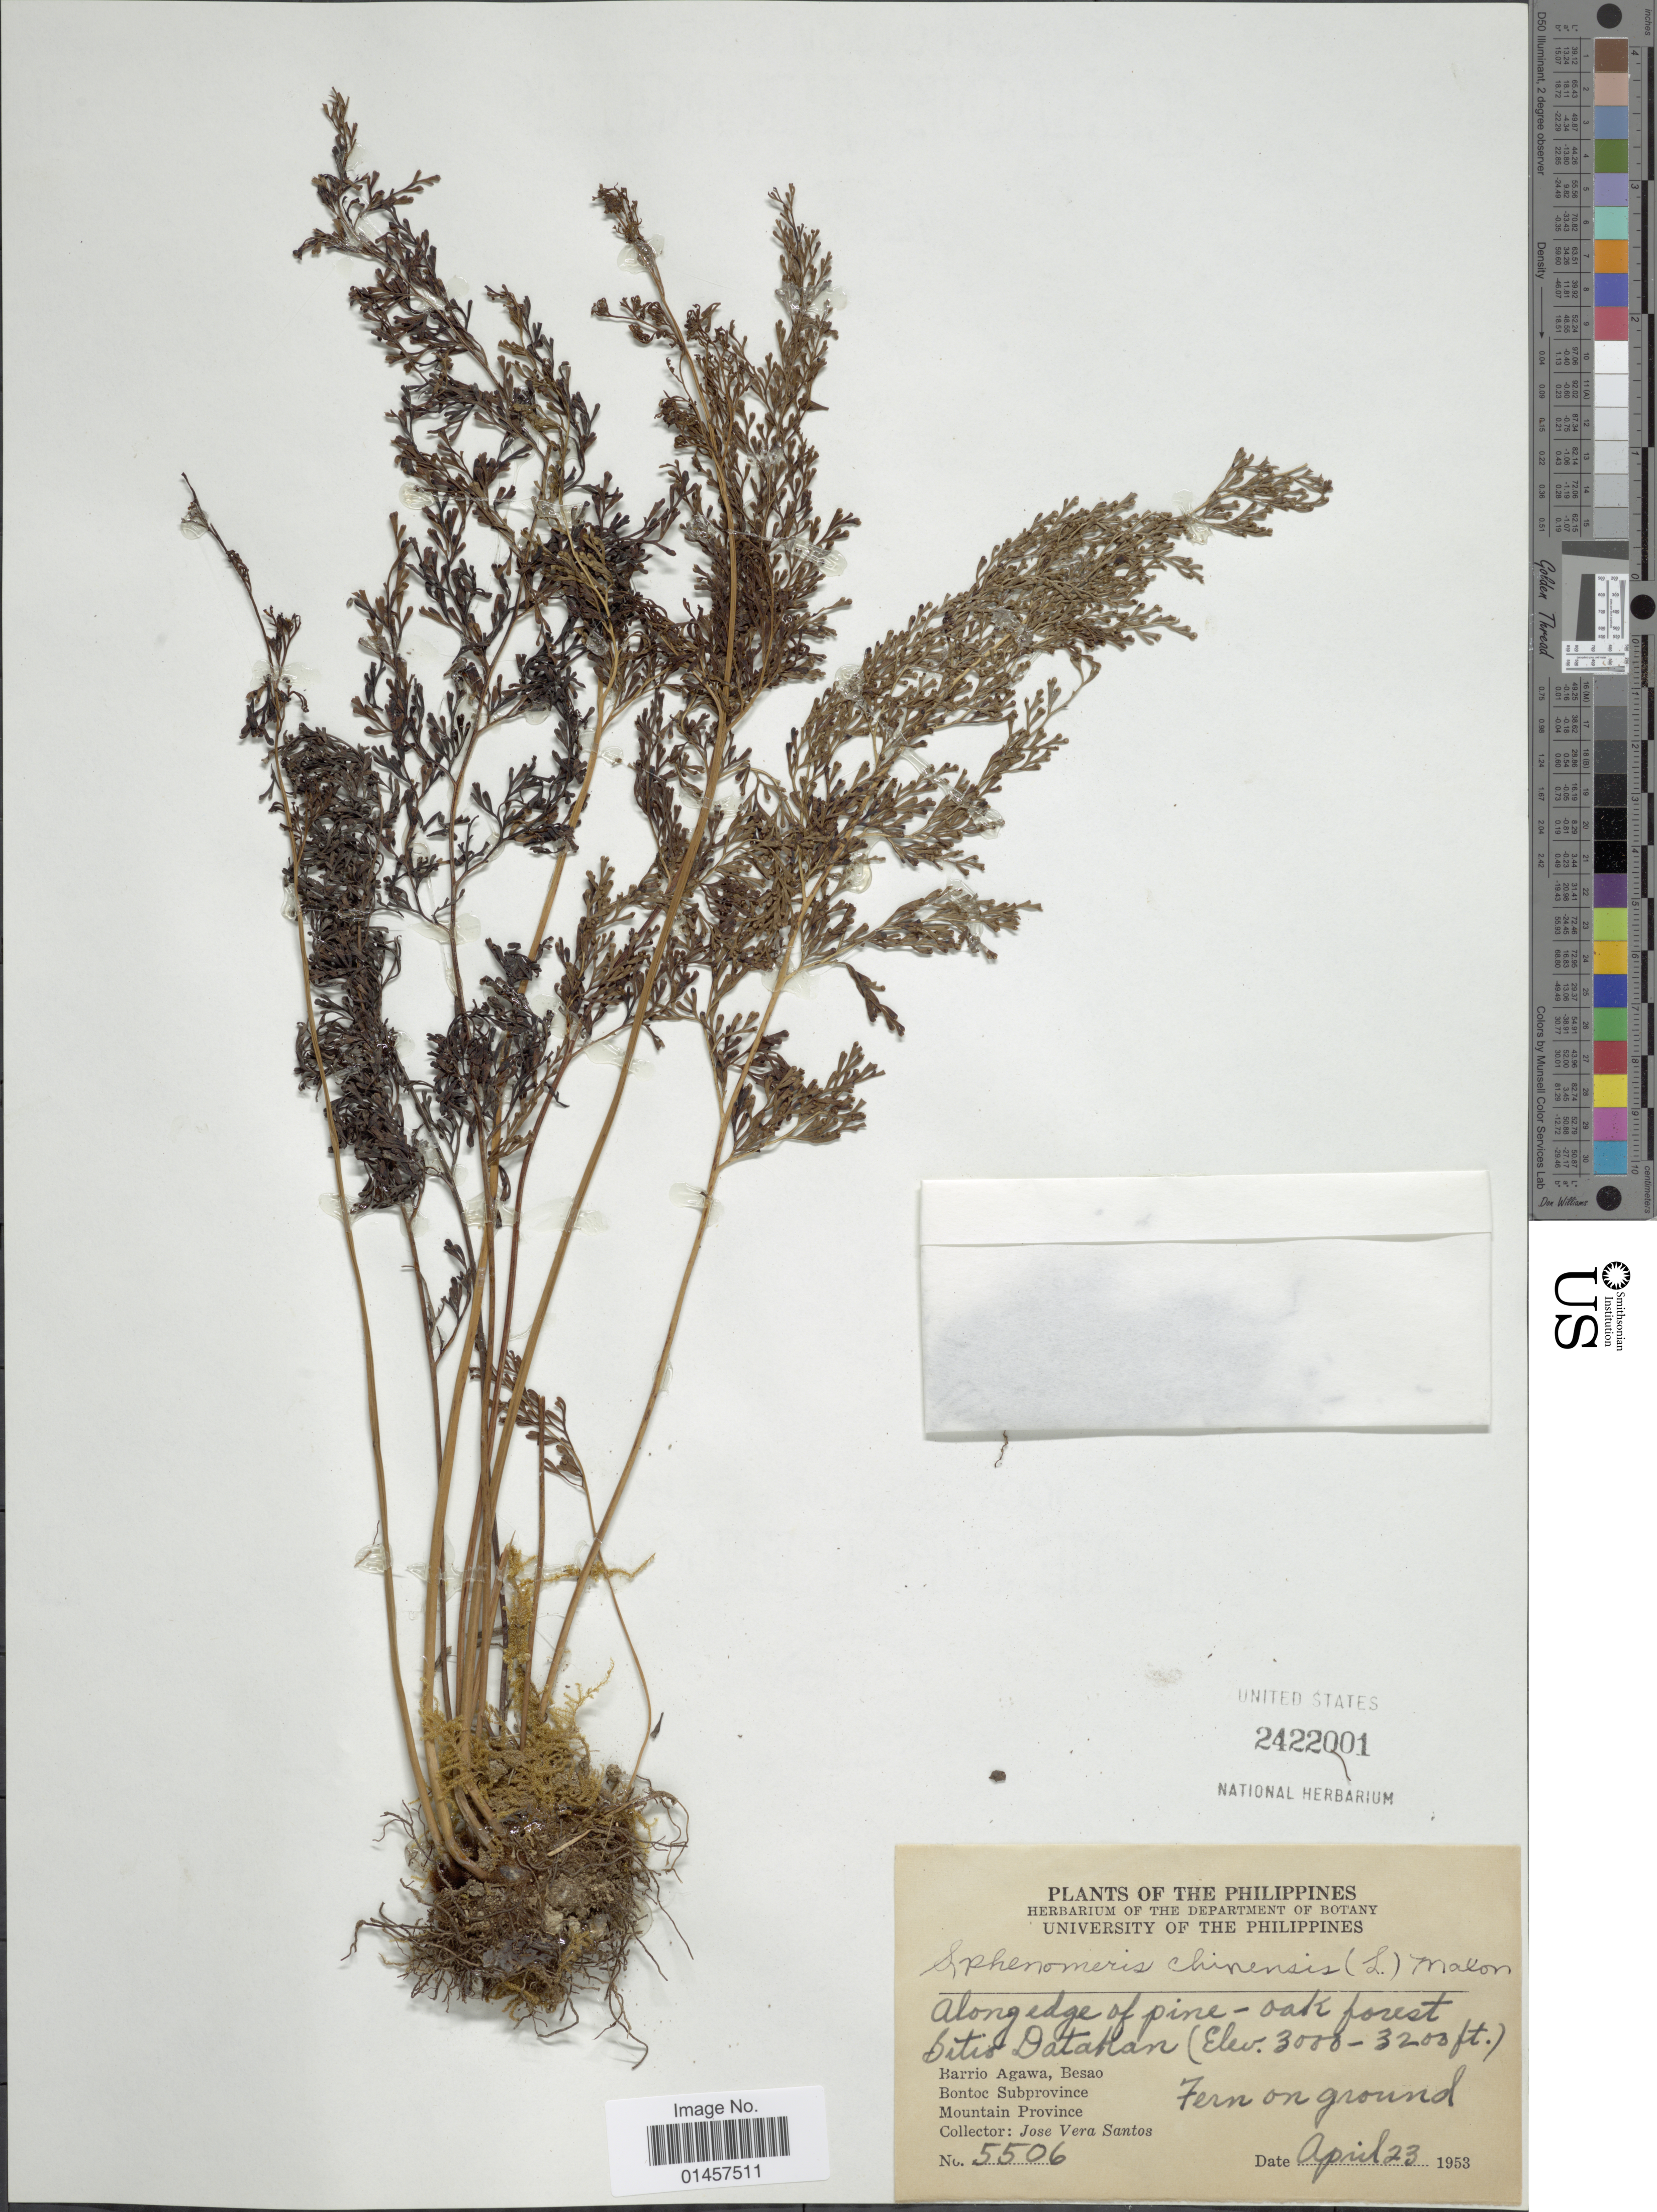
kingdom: Plantae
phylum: Tracheophyta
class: Polypodiopsida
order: Polypodiales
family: Lindsaeaceae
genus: Sphenomeris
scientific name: Sphenomeris chinensis var. chinensis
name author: (L.) Maxon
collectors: J. V. Santos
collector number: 5506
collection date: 1953-04-23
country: Philippines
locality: Sitis Datahan, Barrio Agawam Besao, Bontoc Subprovince, Mountain Province.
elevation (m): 914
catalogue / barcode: US 2422001